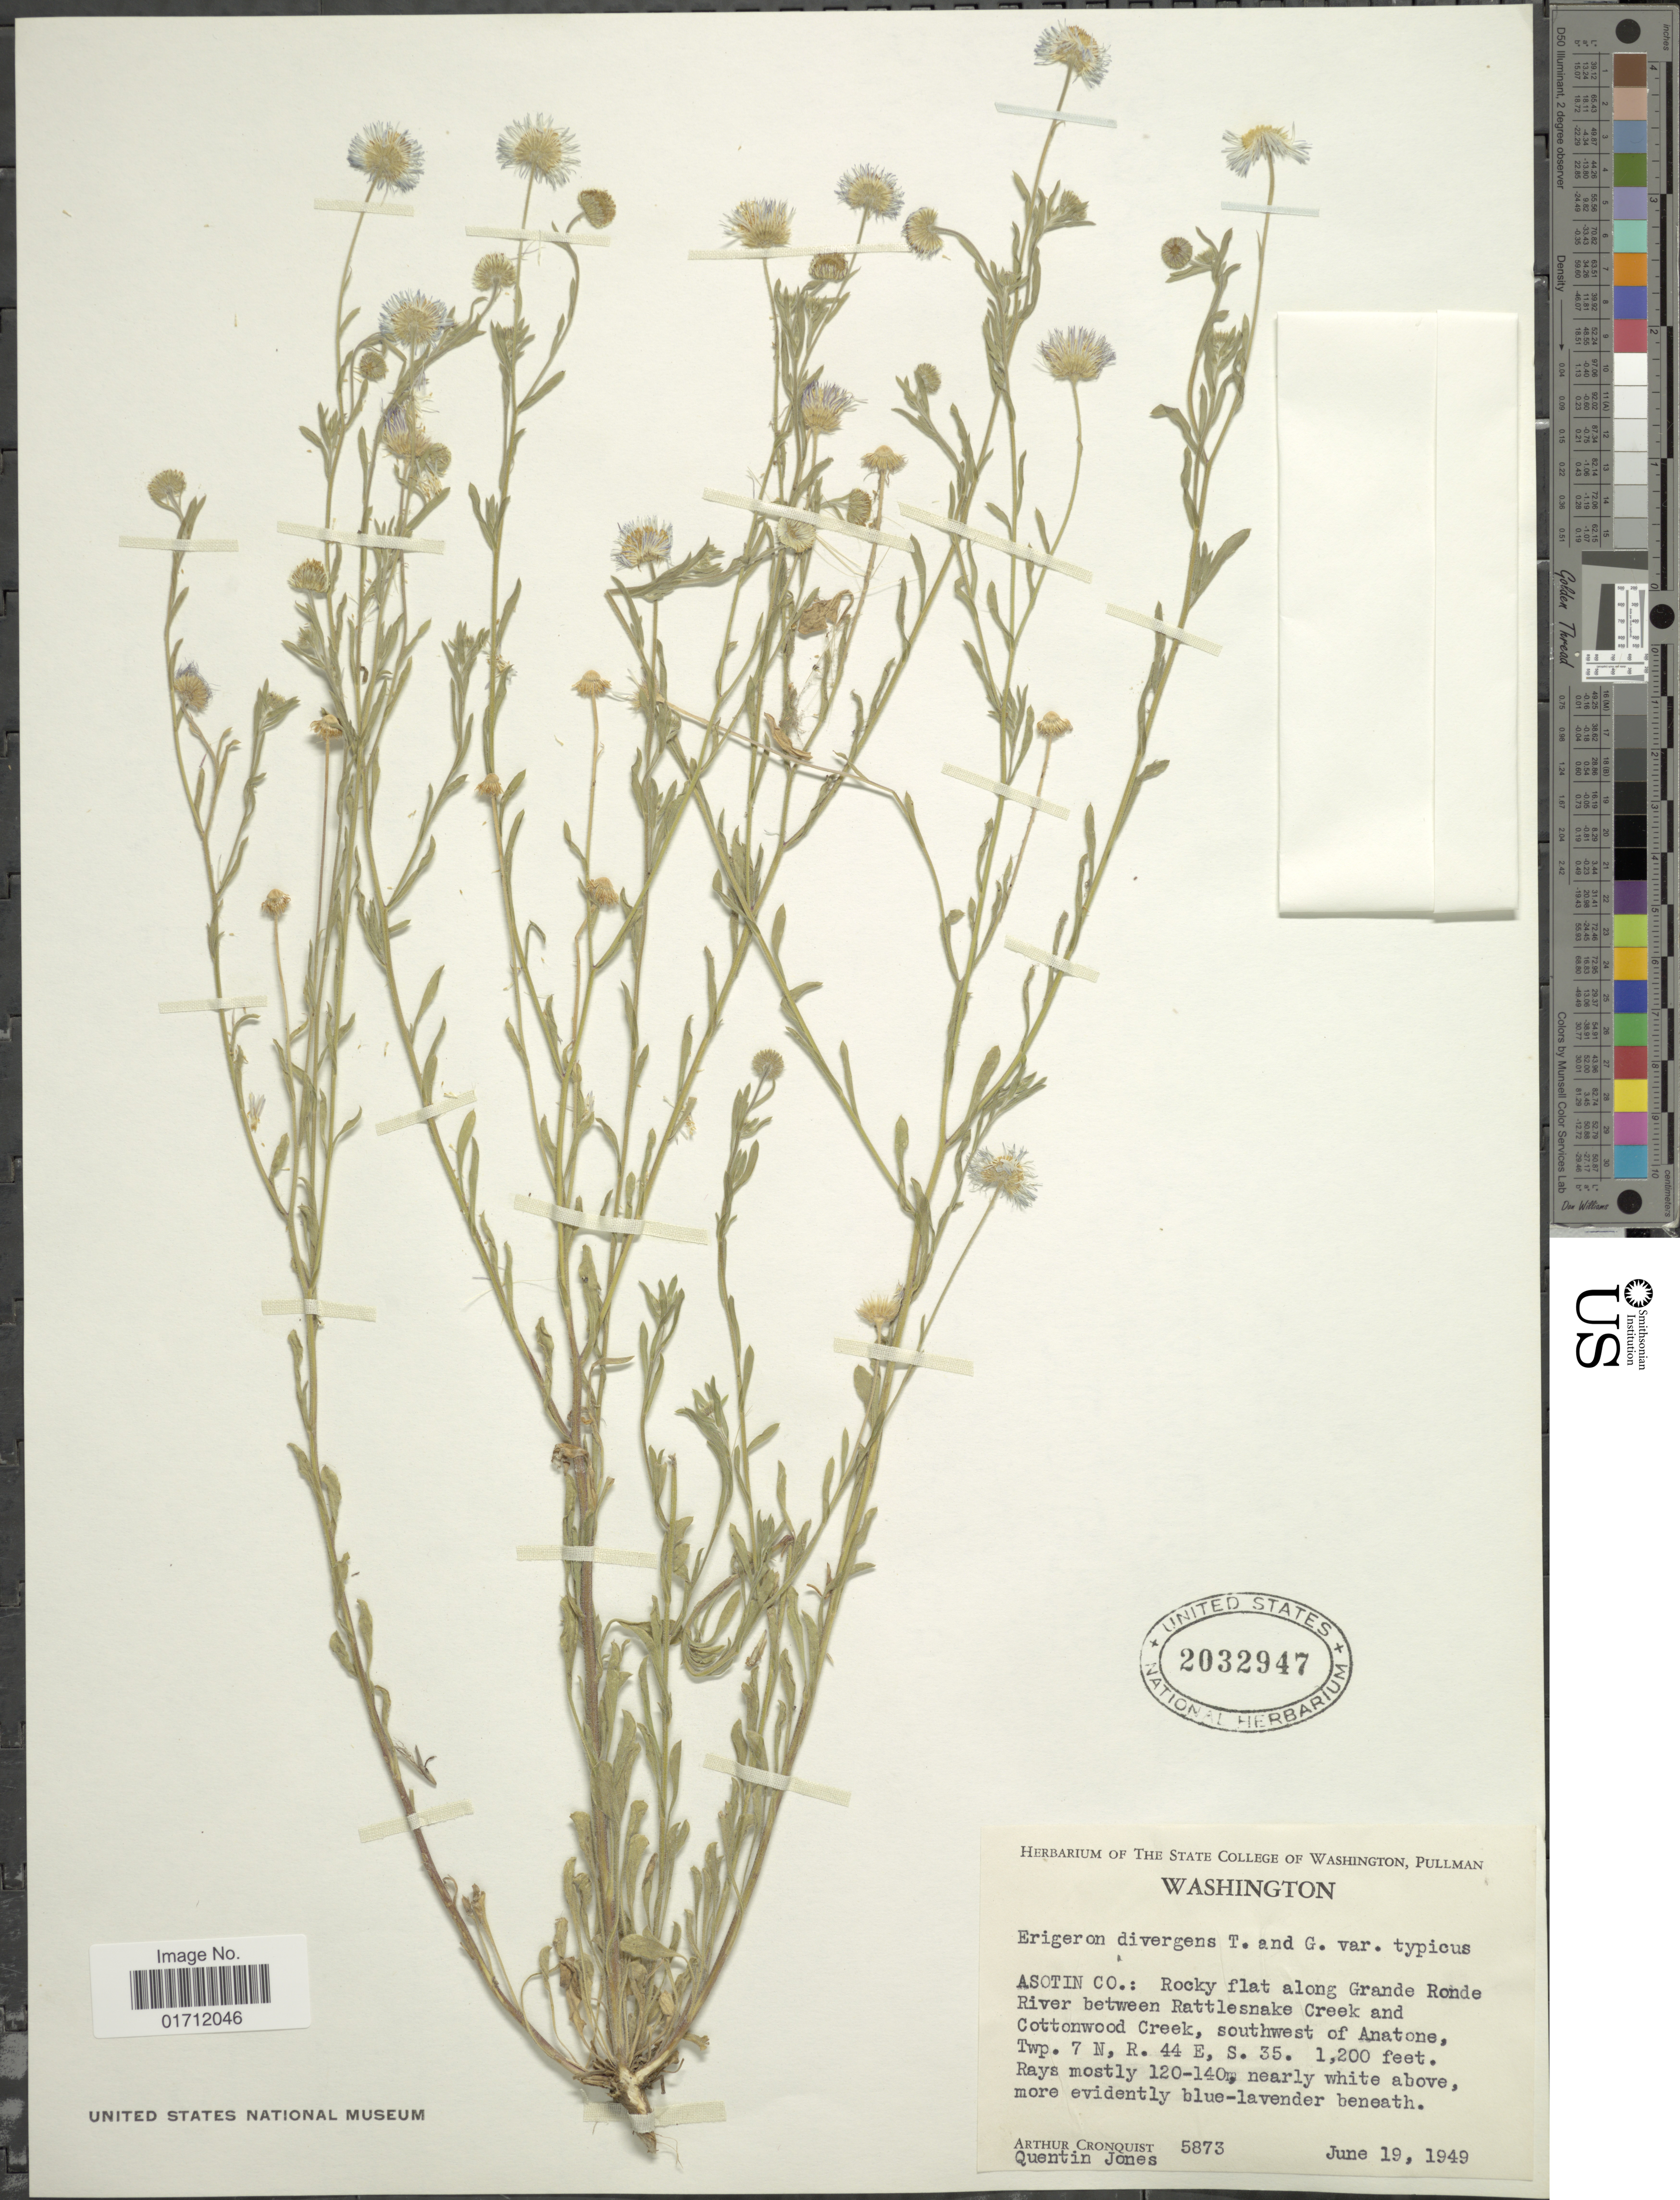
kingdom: Plantae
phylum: Tracheophyta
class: Magnoliopsida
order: Asterales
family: Asteraceae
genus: Erigeron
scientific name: Erigeron divergens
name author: Torr. & A. Gray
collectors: A. J. Cronquist & Q. Jones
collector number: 5873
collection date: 1949-06-19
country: United States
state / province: Washington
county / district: Asotin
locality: Asotin Co.: along Grande Ronde River between Rattlesnake Creek and Cottonwood Creek, southwest of Anatone, Twp. 7N, R.44E, S.35.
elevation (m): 366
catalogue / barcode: US 2032947